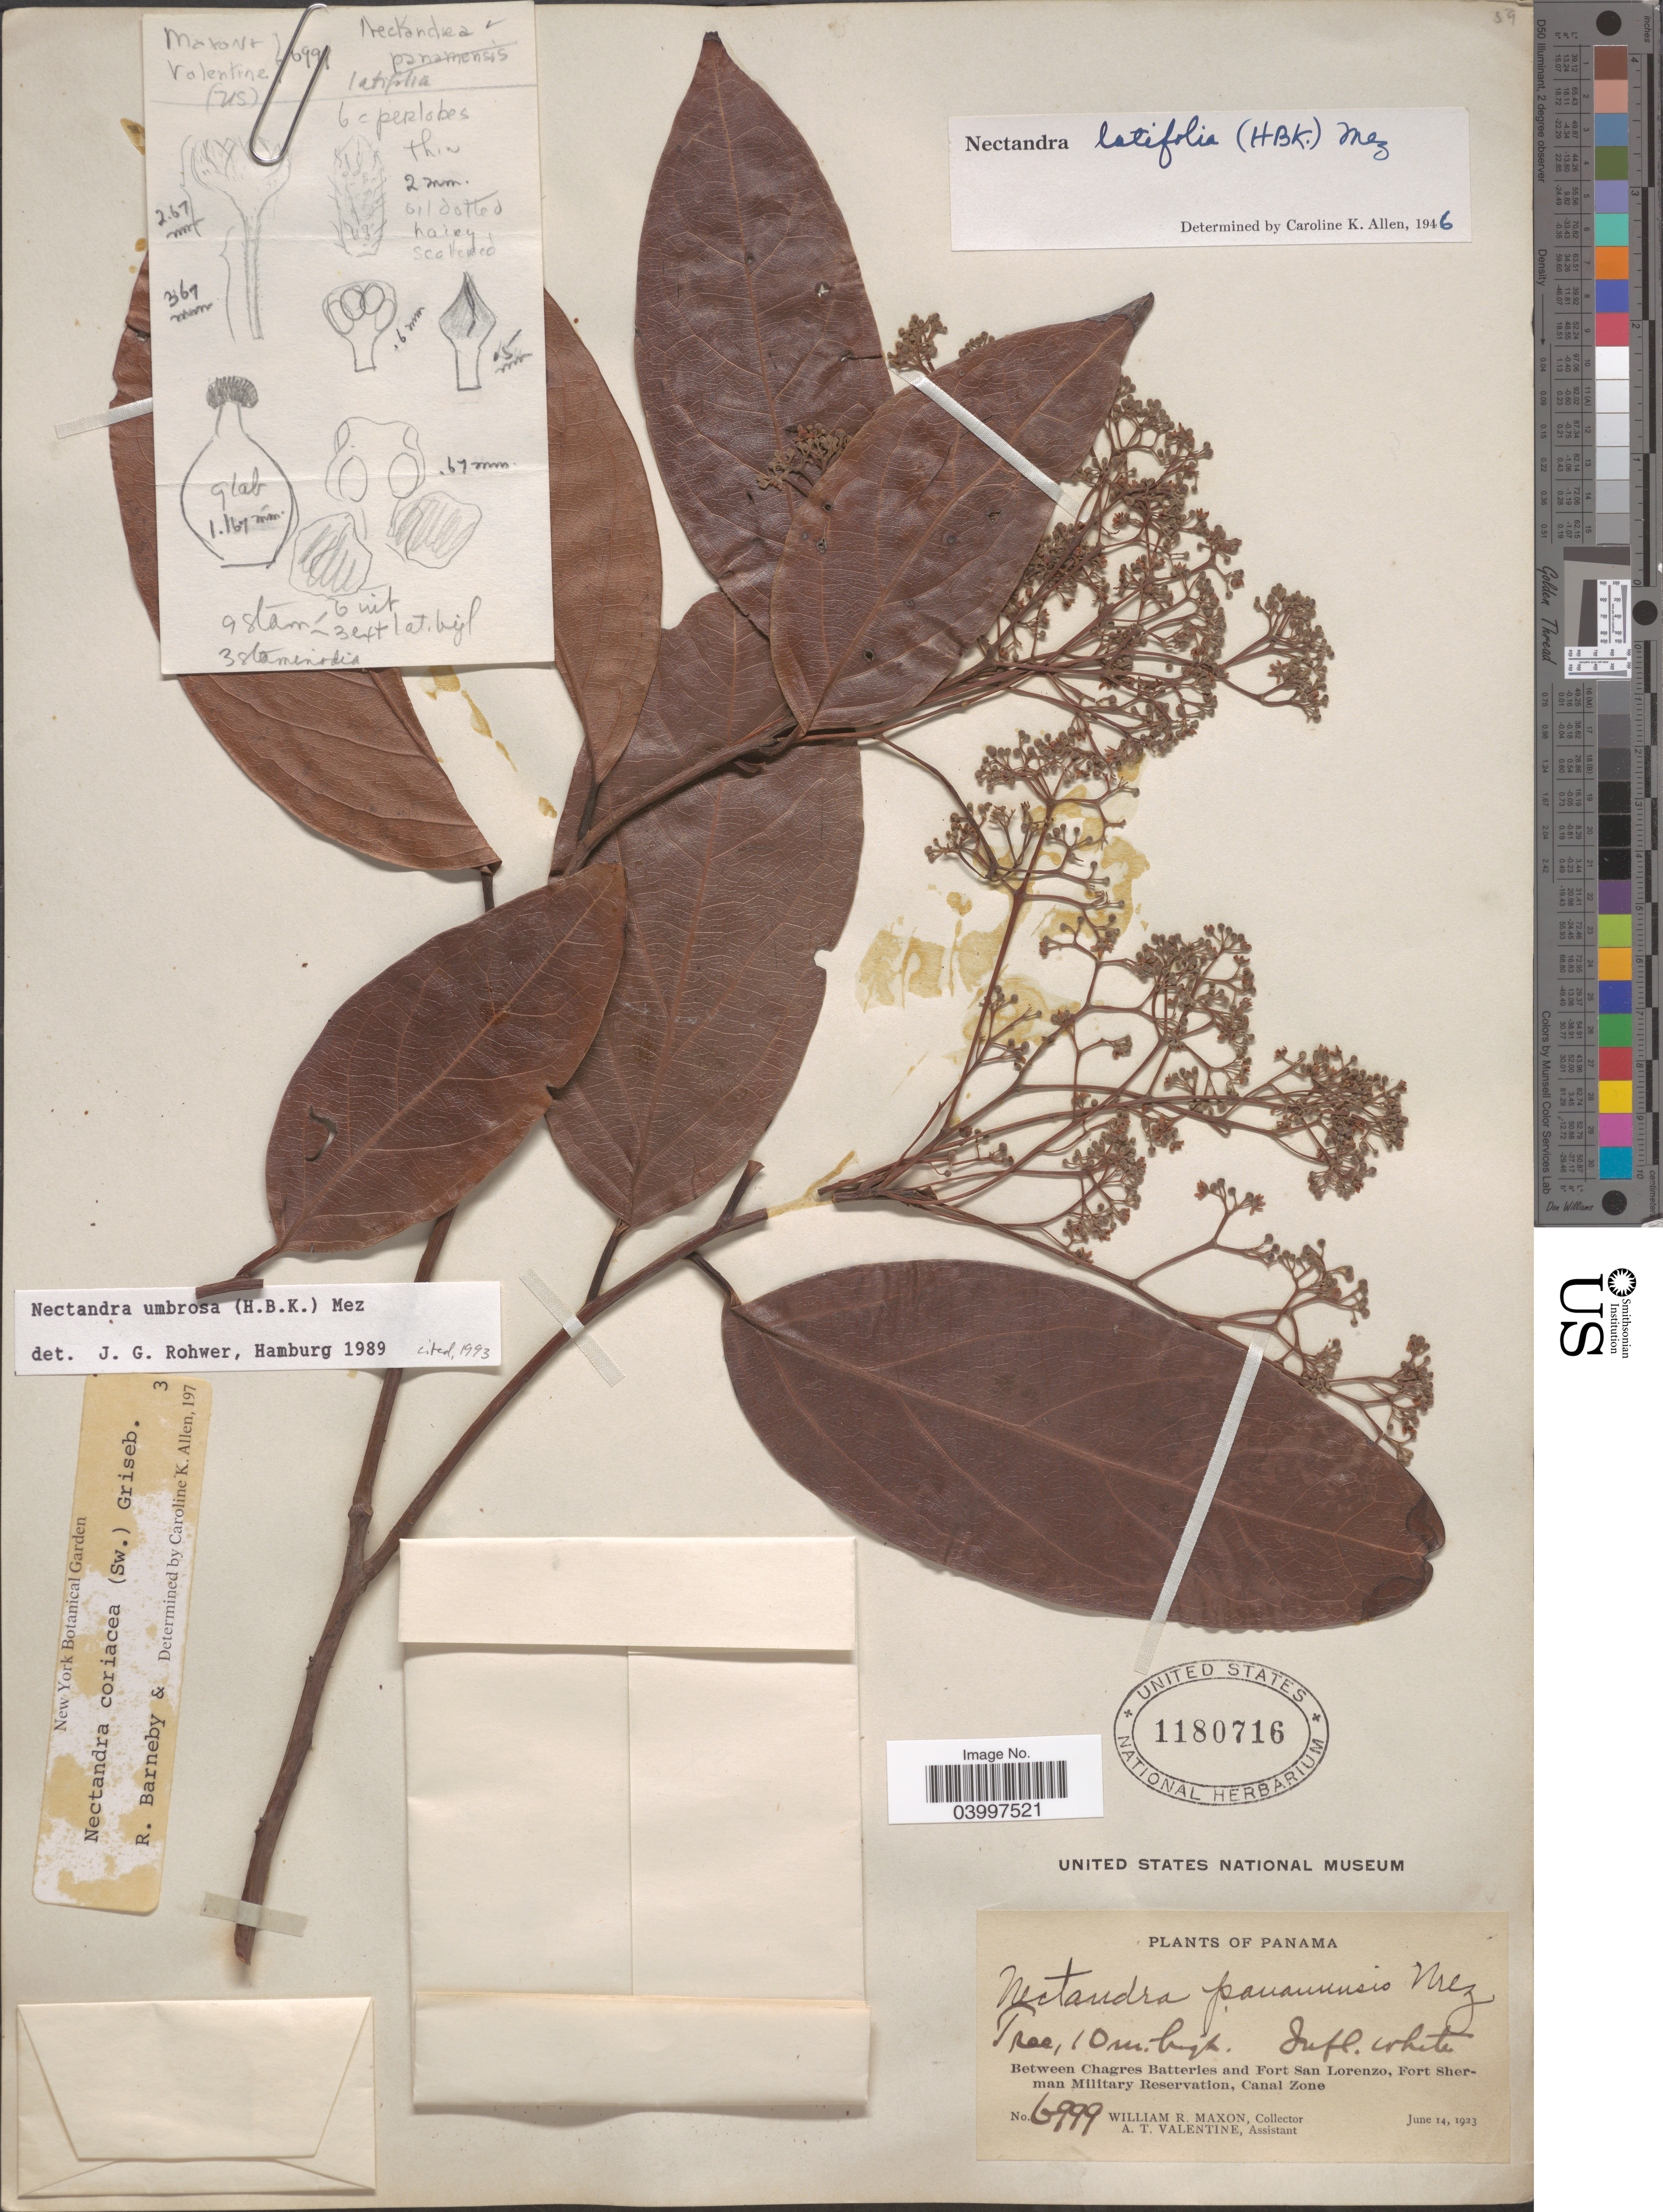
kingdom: Plantae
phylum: Tracheophyta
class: Magnoliopsida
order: Laurales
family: Lauraceae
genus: Nectandra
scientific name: Nectandra umbrosa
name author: (Kunth) Mez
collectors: W. R. Maxon & A. Valentine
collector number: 6999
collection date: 1923-06-14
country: Panama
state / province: Colón / Panamá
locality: Between Chagres Batteries and Fort San Lorenzo, Fort Sherman Military Reservation, Canal Zone.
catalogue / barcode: US 1180716